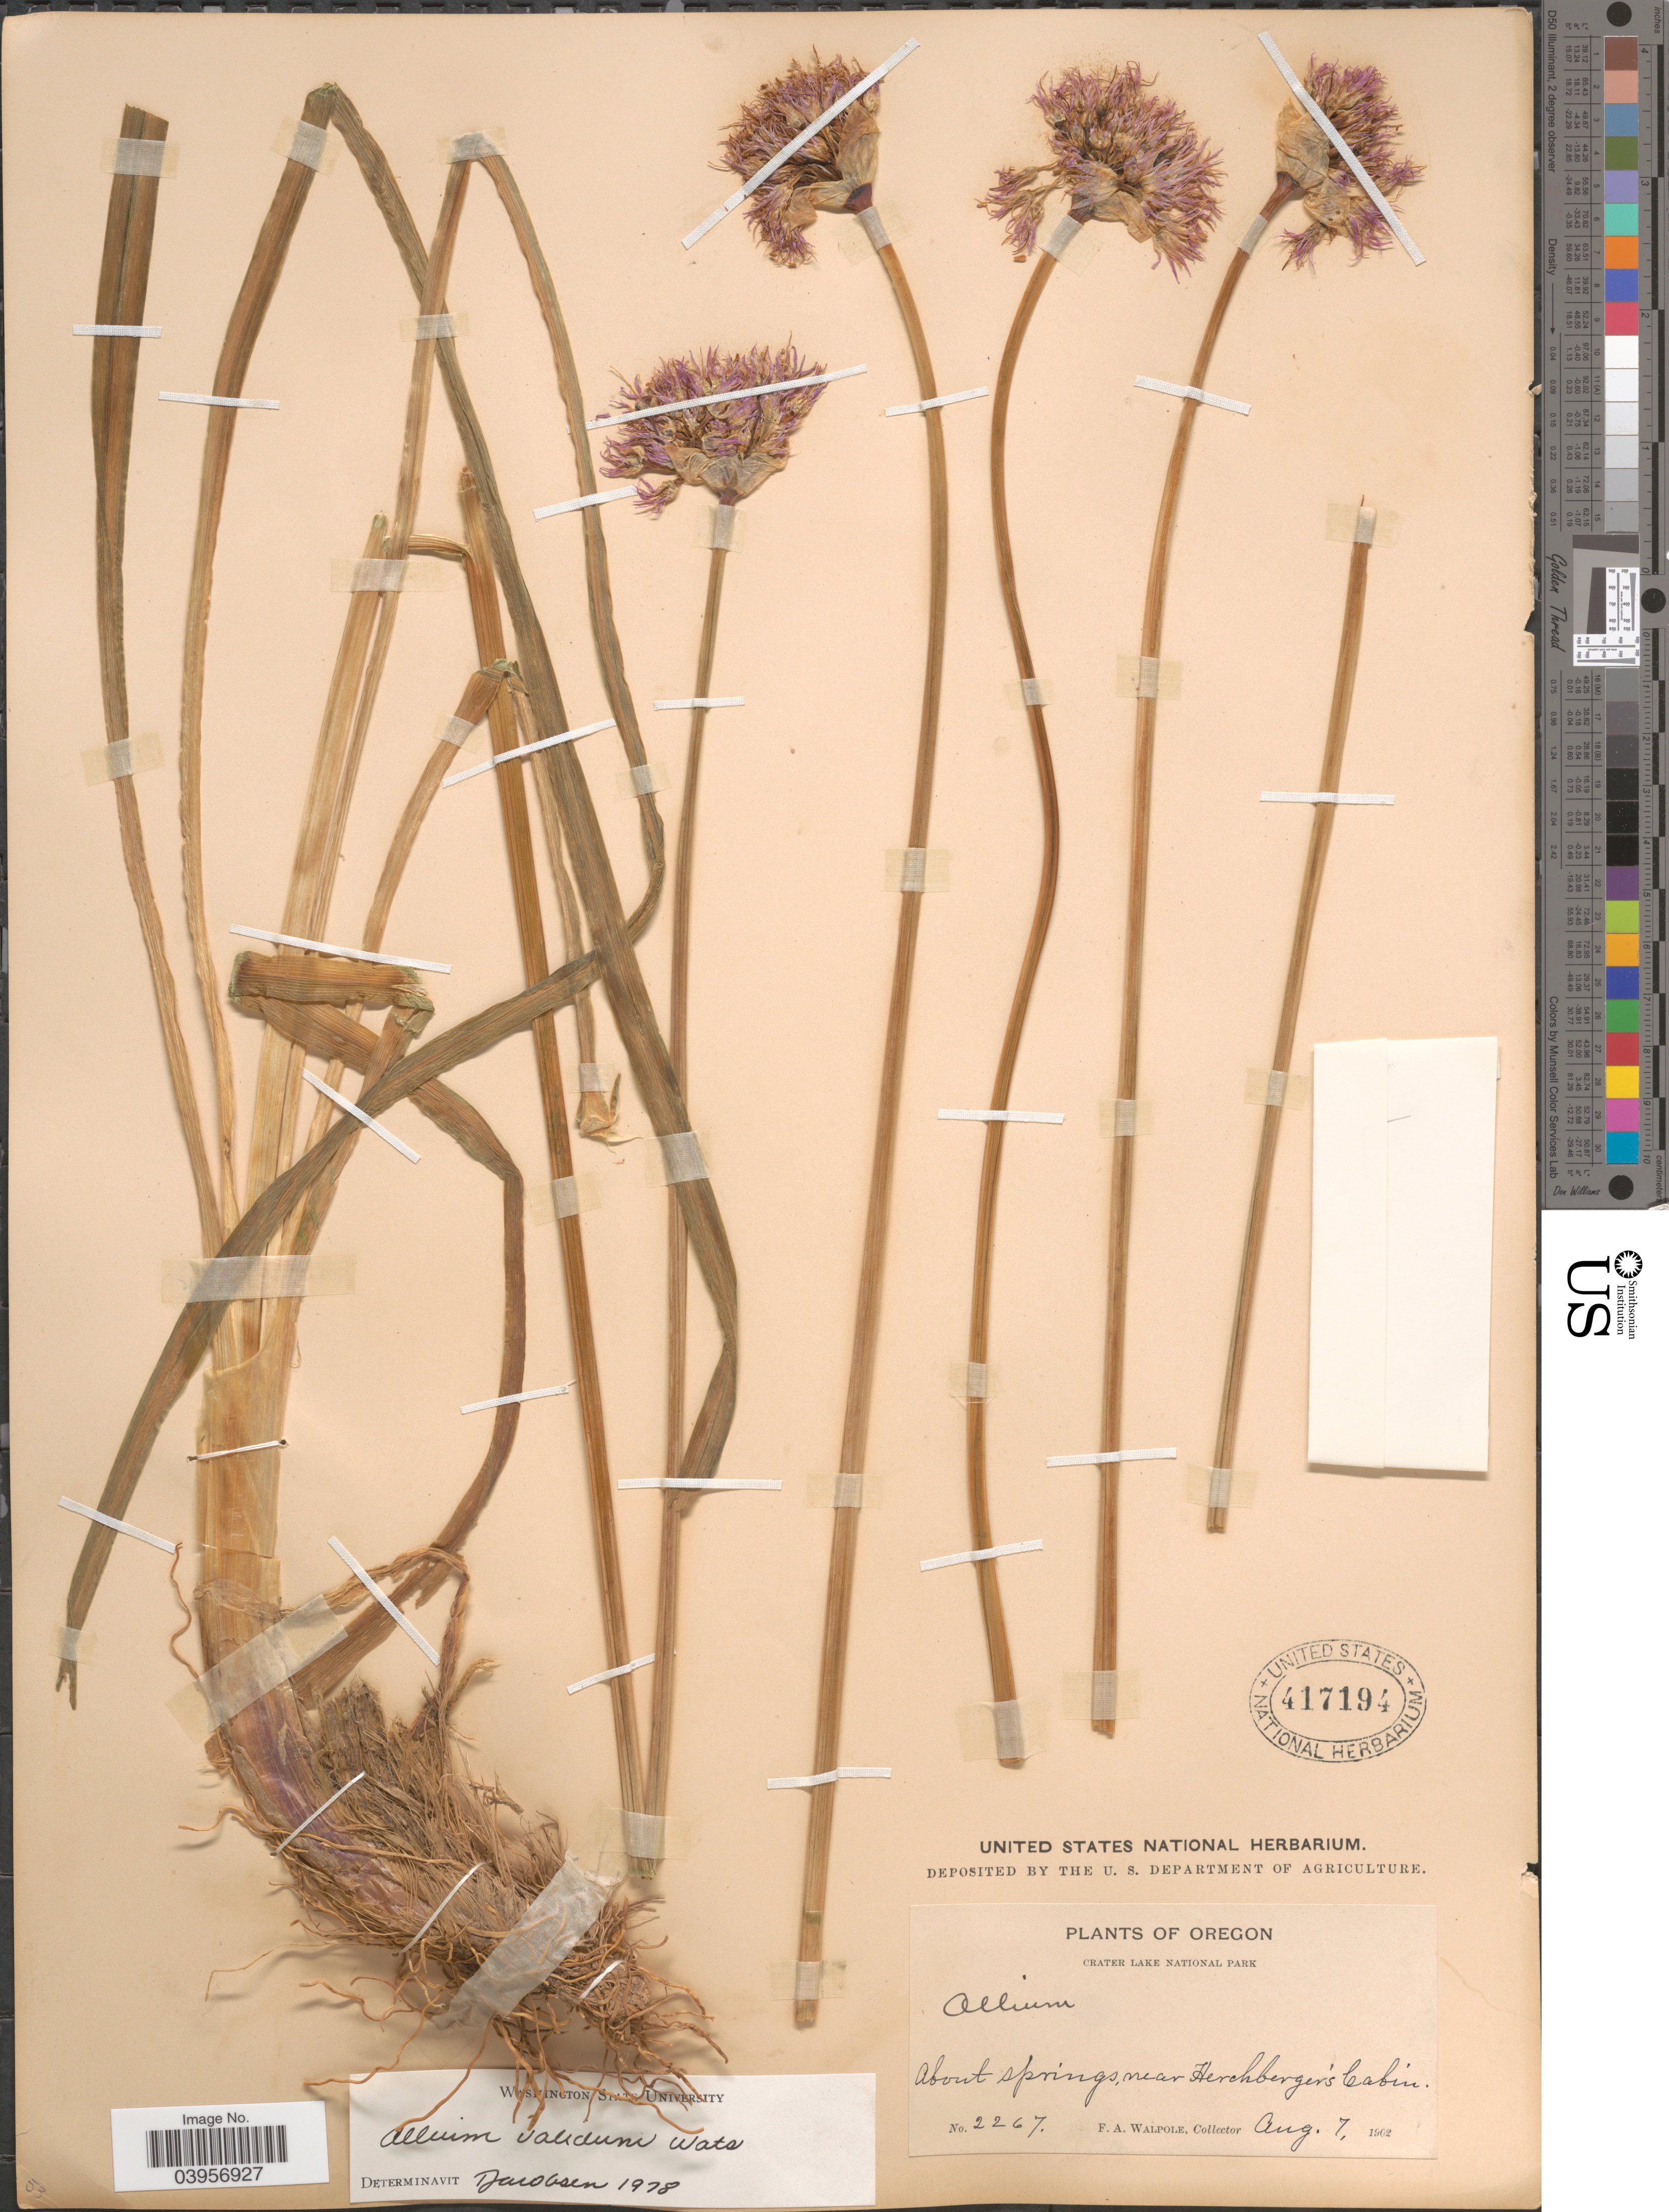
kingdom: Plantae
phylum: Tracheophyta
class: Liliopsida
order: Asparagales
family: Amaryllidaceae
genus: Allium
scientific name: Allium validum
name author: S. Watson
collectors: F. Walpole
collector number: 2267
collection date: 1902-08-07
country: United States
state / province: Oregon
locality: Crater Lake National Park. About Springs, near Herchberger's Cabin.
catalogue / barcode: US 417194